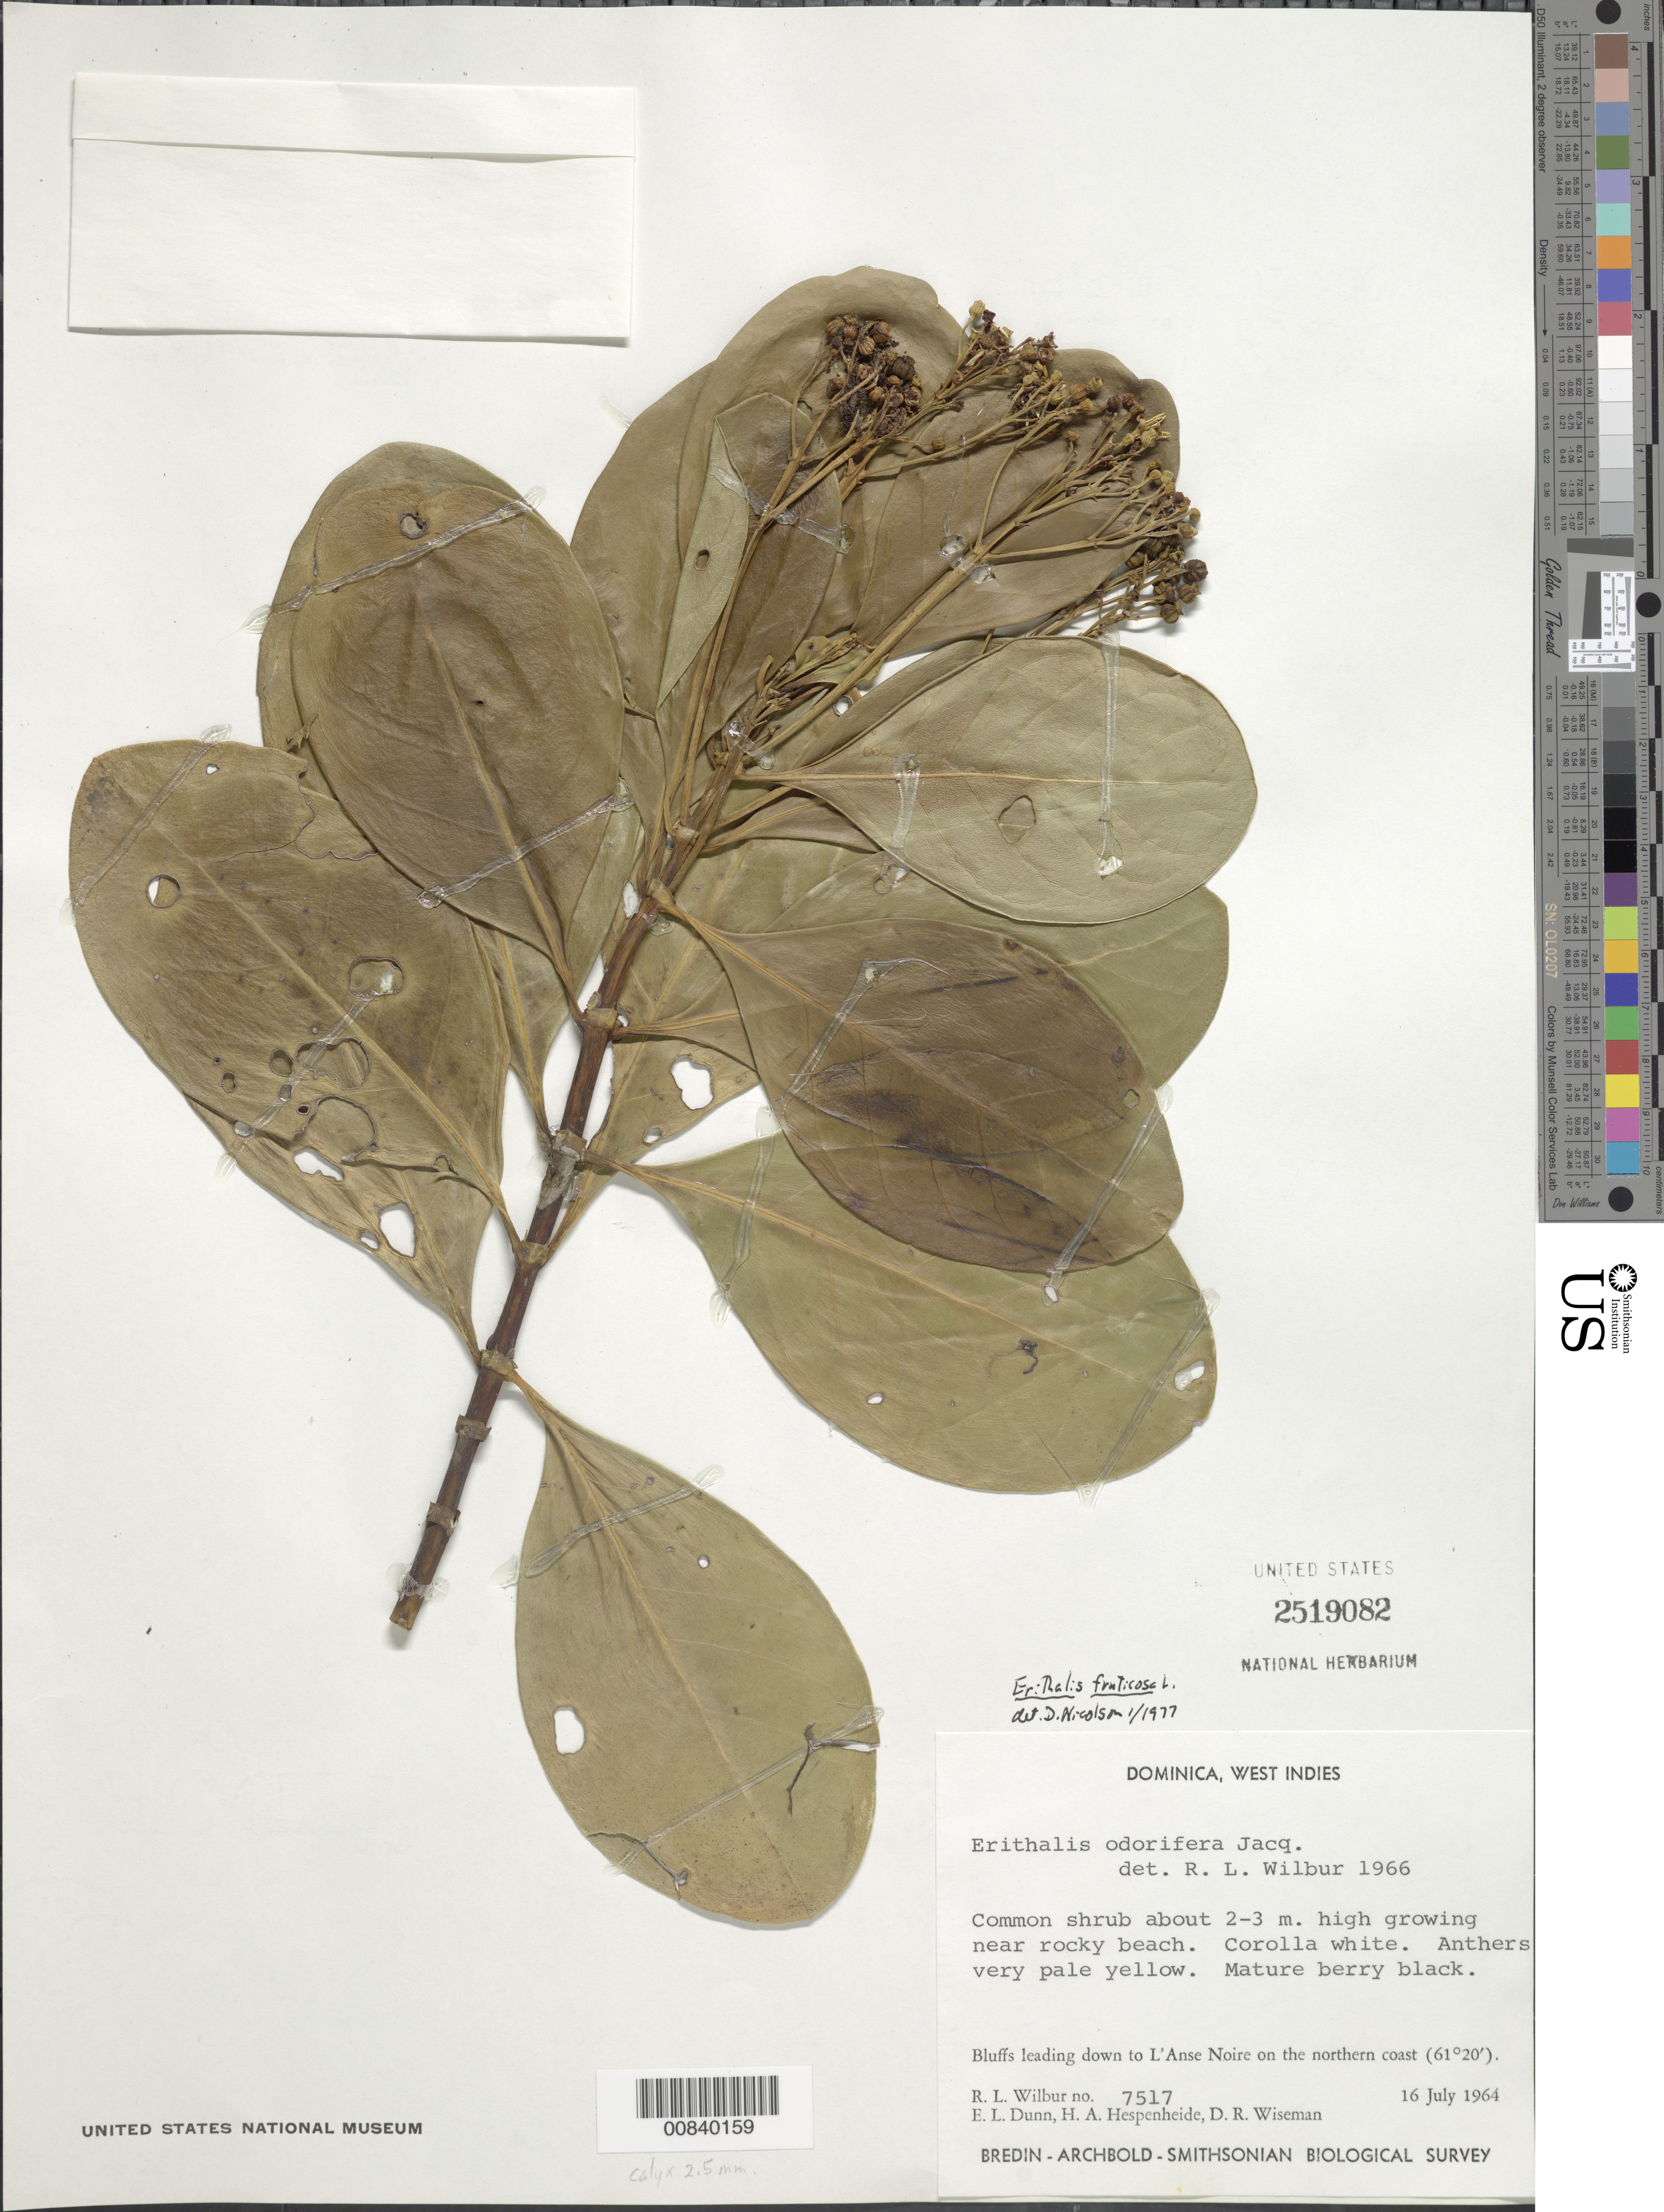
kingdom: Plantae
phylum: Tracheophyta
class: Magnoliopsida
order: Gentianales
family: Rubiaceae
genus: Erithalis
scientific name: Erithalis fruticosa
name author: L.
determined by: Nicolson, Dan H.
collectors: R. L. Wilbur, E. Dunn, H. A. Hespenheide & D. R. Wiseman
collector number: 7517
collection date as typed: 16 Jul 1964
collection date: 1964-07-16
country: Dominica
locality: Bluffs leading down to L'Anse Noire on the northern coast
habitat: Near rocky beach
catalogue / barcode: US 2519082